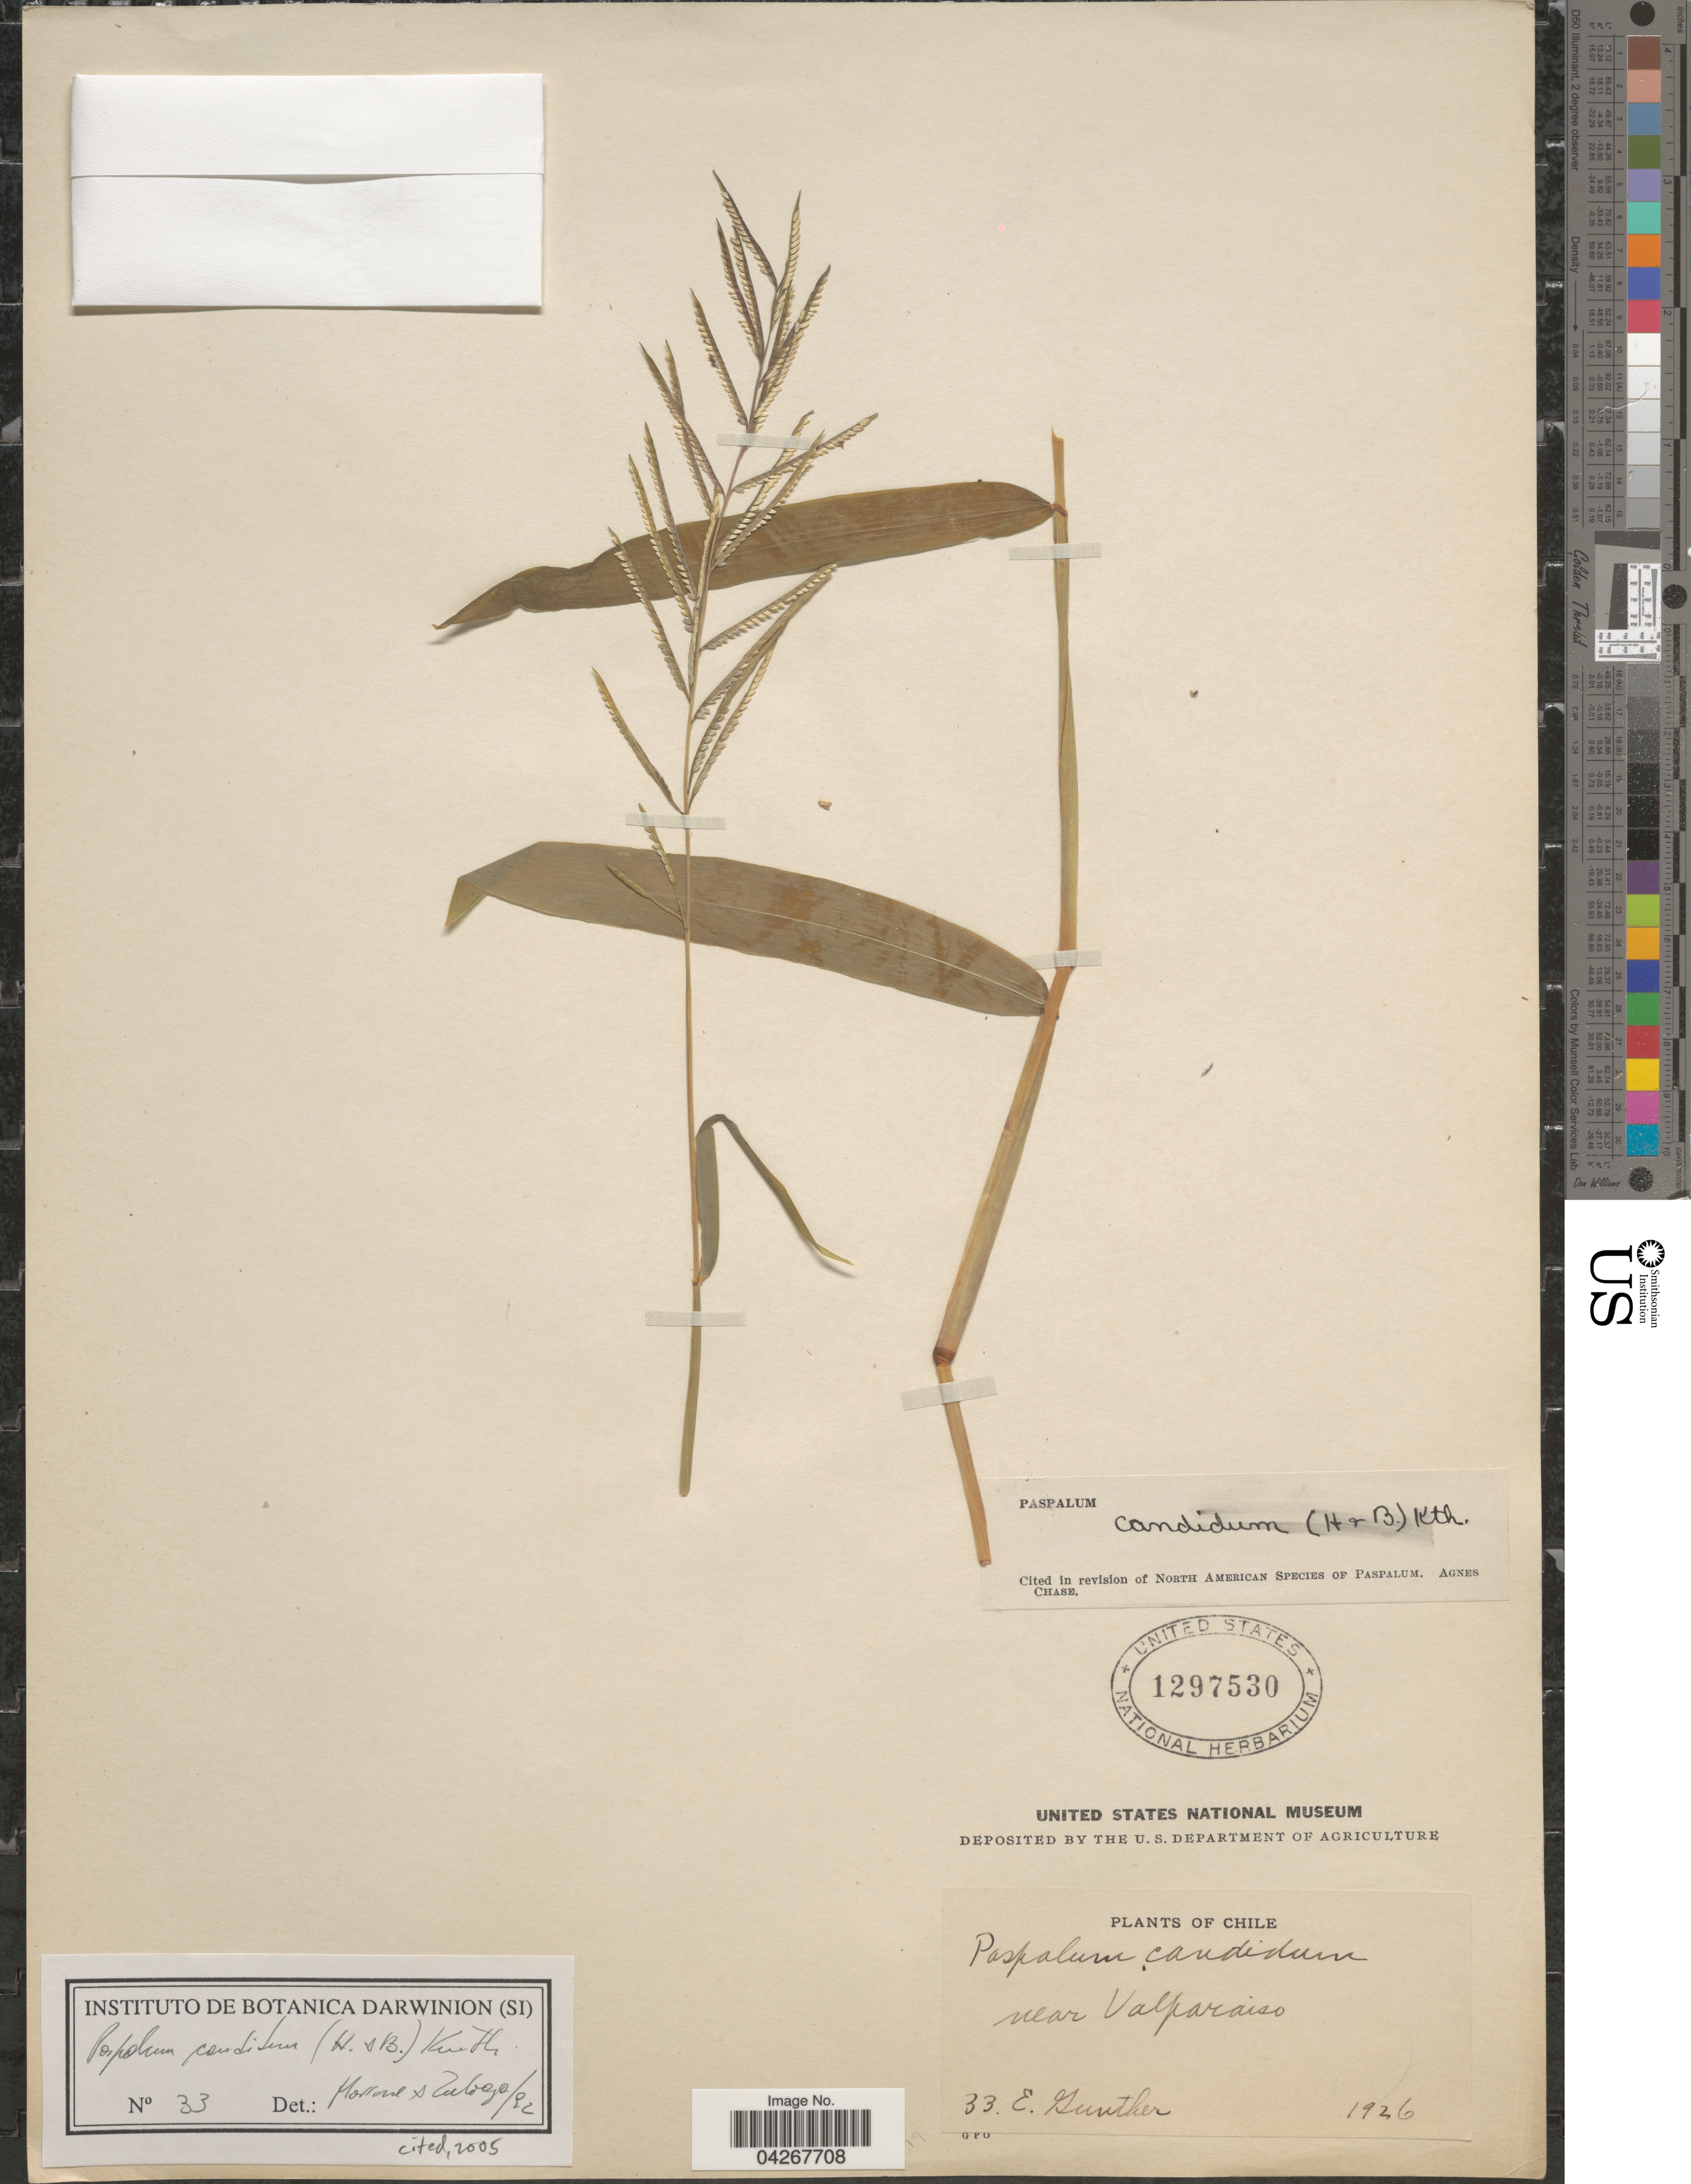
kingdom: Plantae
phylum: Tracheophyta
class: Liliopsida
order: Poales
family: Poaceae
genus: Paspalum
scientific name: Paspalum candidum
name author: (Humb. & Bonpl. ex Fleugge) Kunth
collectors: E. Gunther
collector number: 33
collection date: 1926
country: Chile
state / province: Valparaíso (V)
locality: Near Valparaiso.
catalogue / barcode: US 1297530